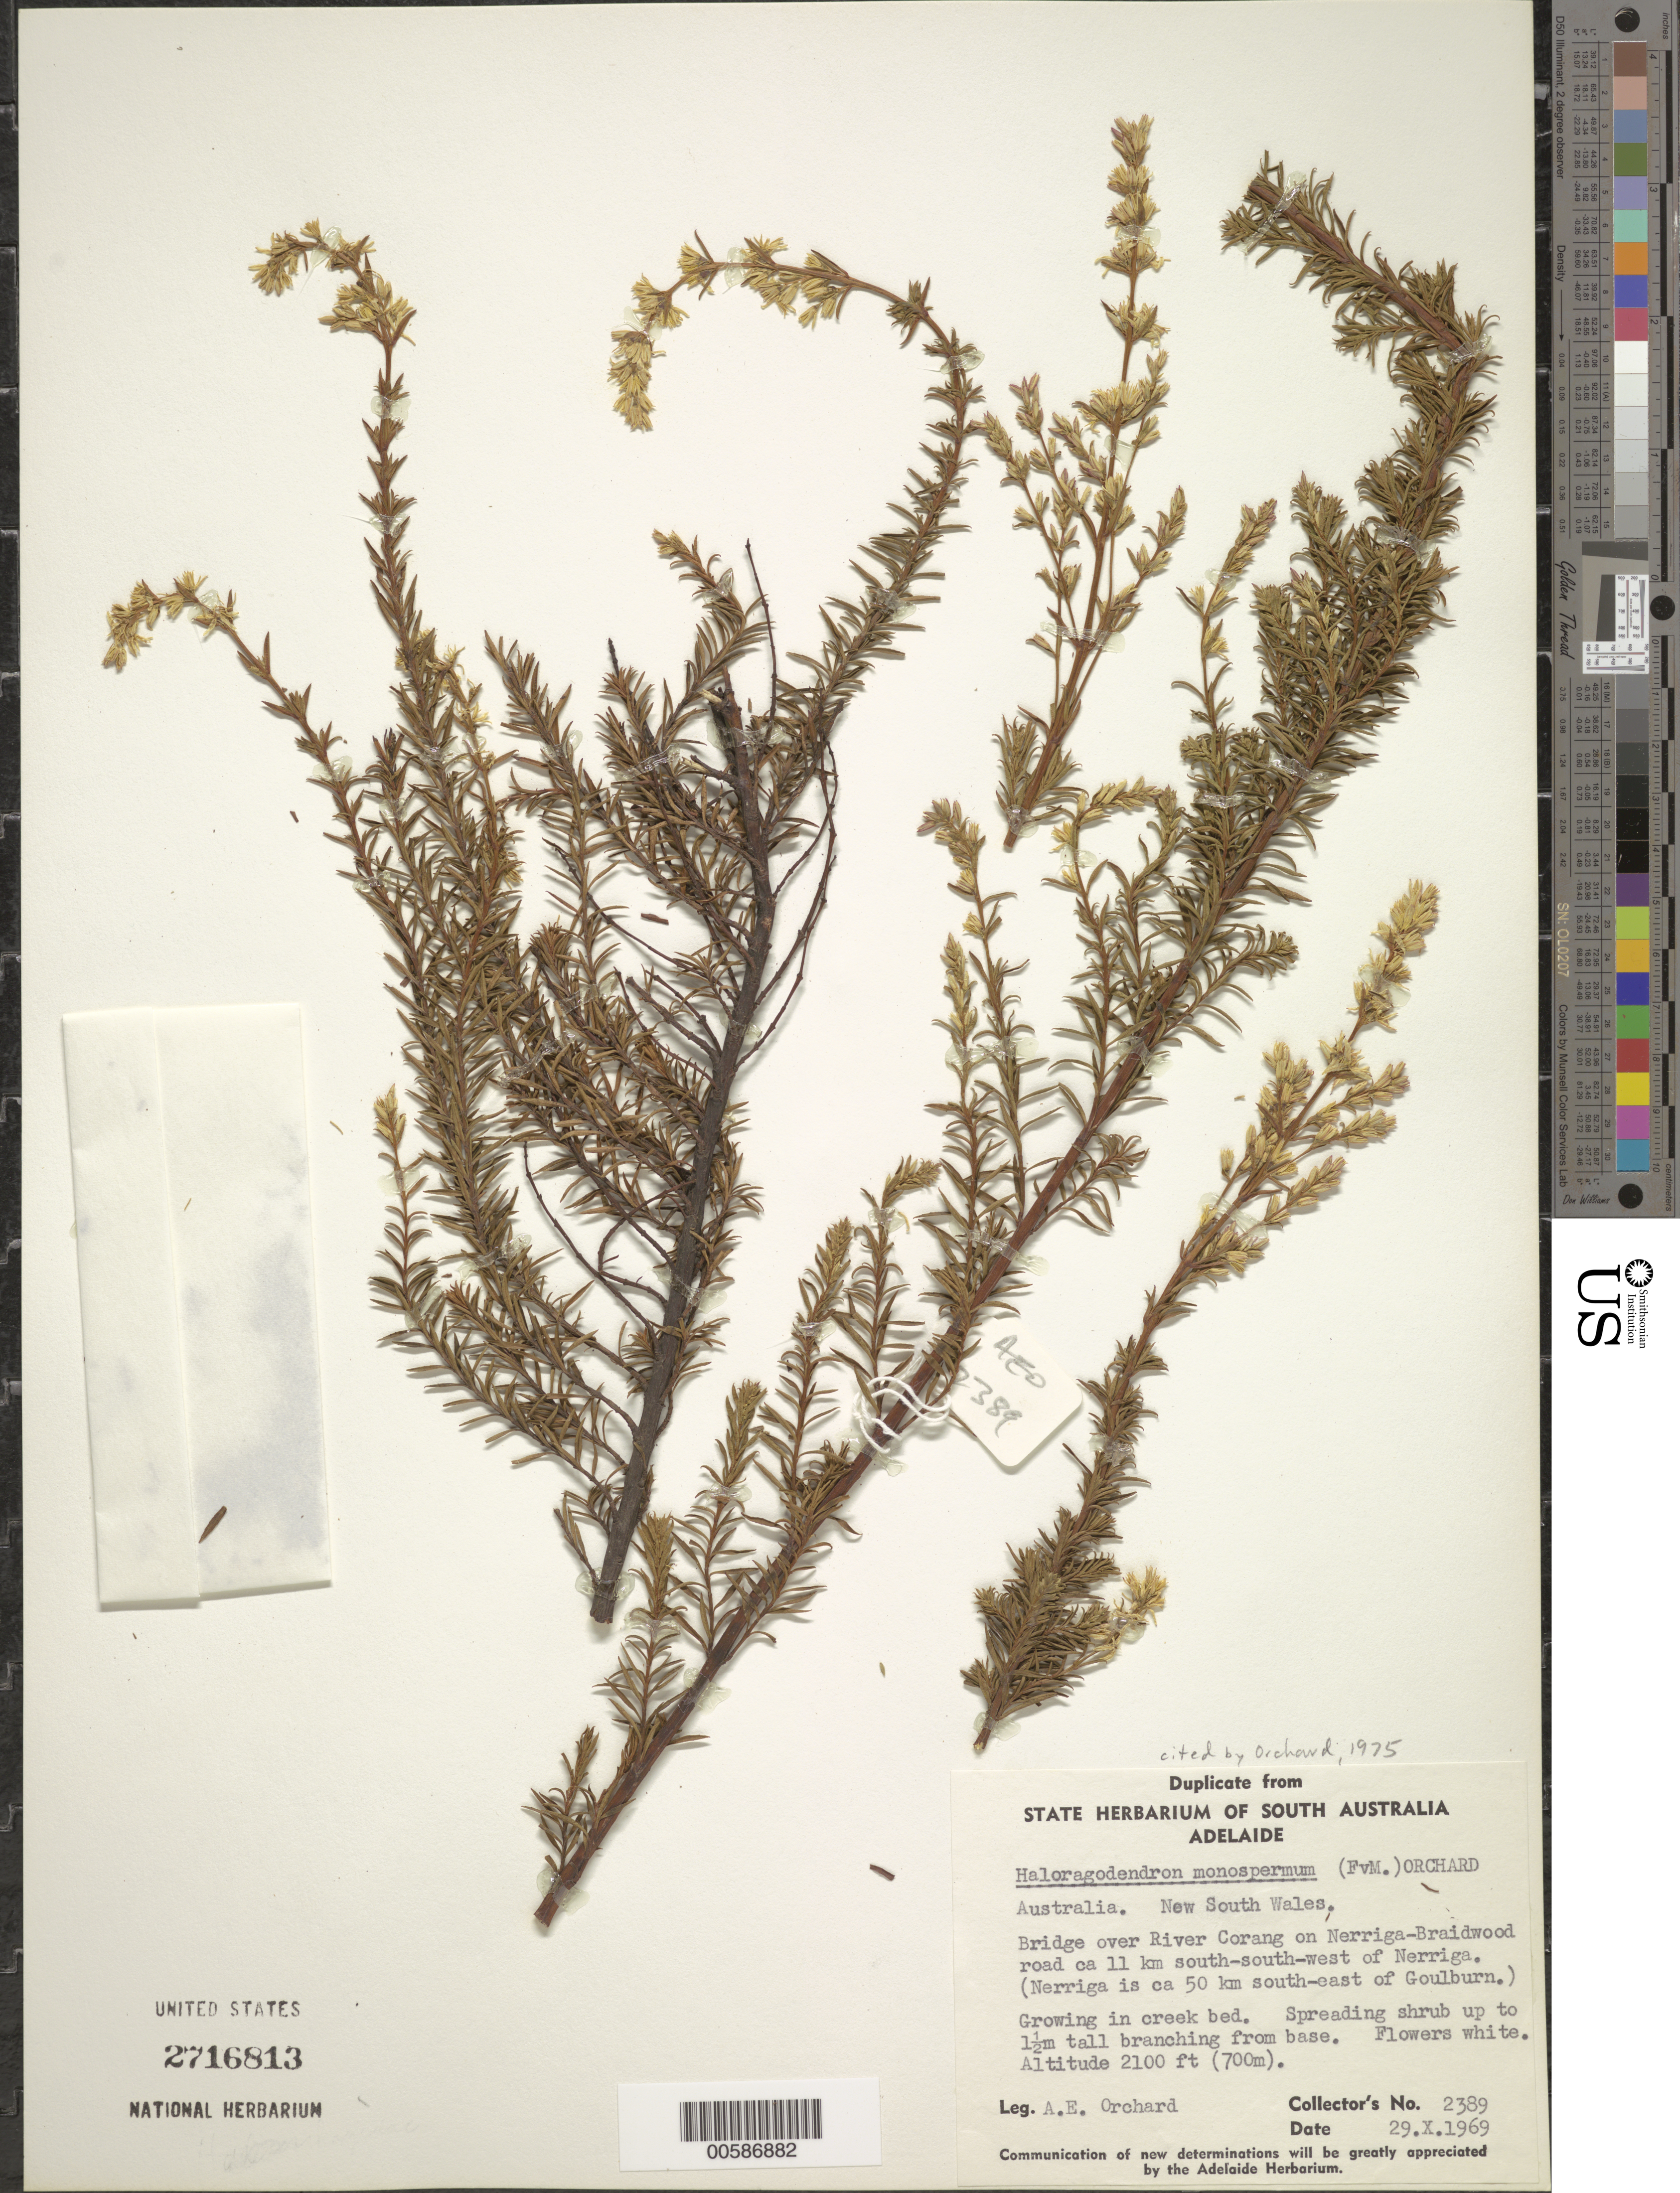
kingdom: Plantae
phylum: Tracheophyta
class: Magnoliopsida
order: Saxifragales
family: Haloragaceae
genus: Haloragodendron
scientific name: Haloragodendron monospermum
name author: (F. Muell.) Orchard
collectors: A. E. Orchard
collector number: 2389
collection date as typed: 29 Oct 1969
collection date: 1969-10-29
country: Australia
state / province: New South Wales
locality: River Corang on Nerriga-Braidwood road.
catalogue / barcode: US 2716813